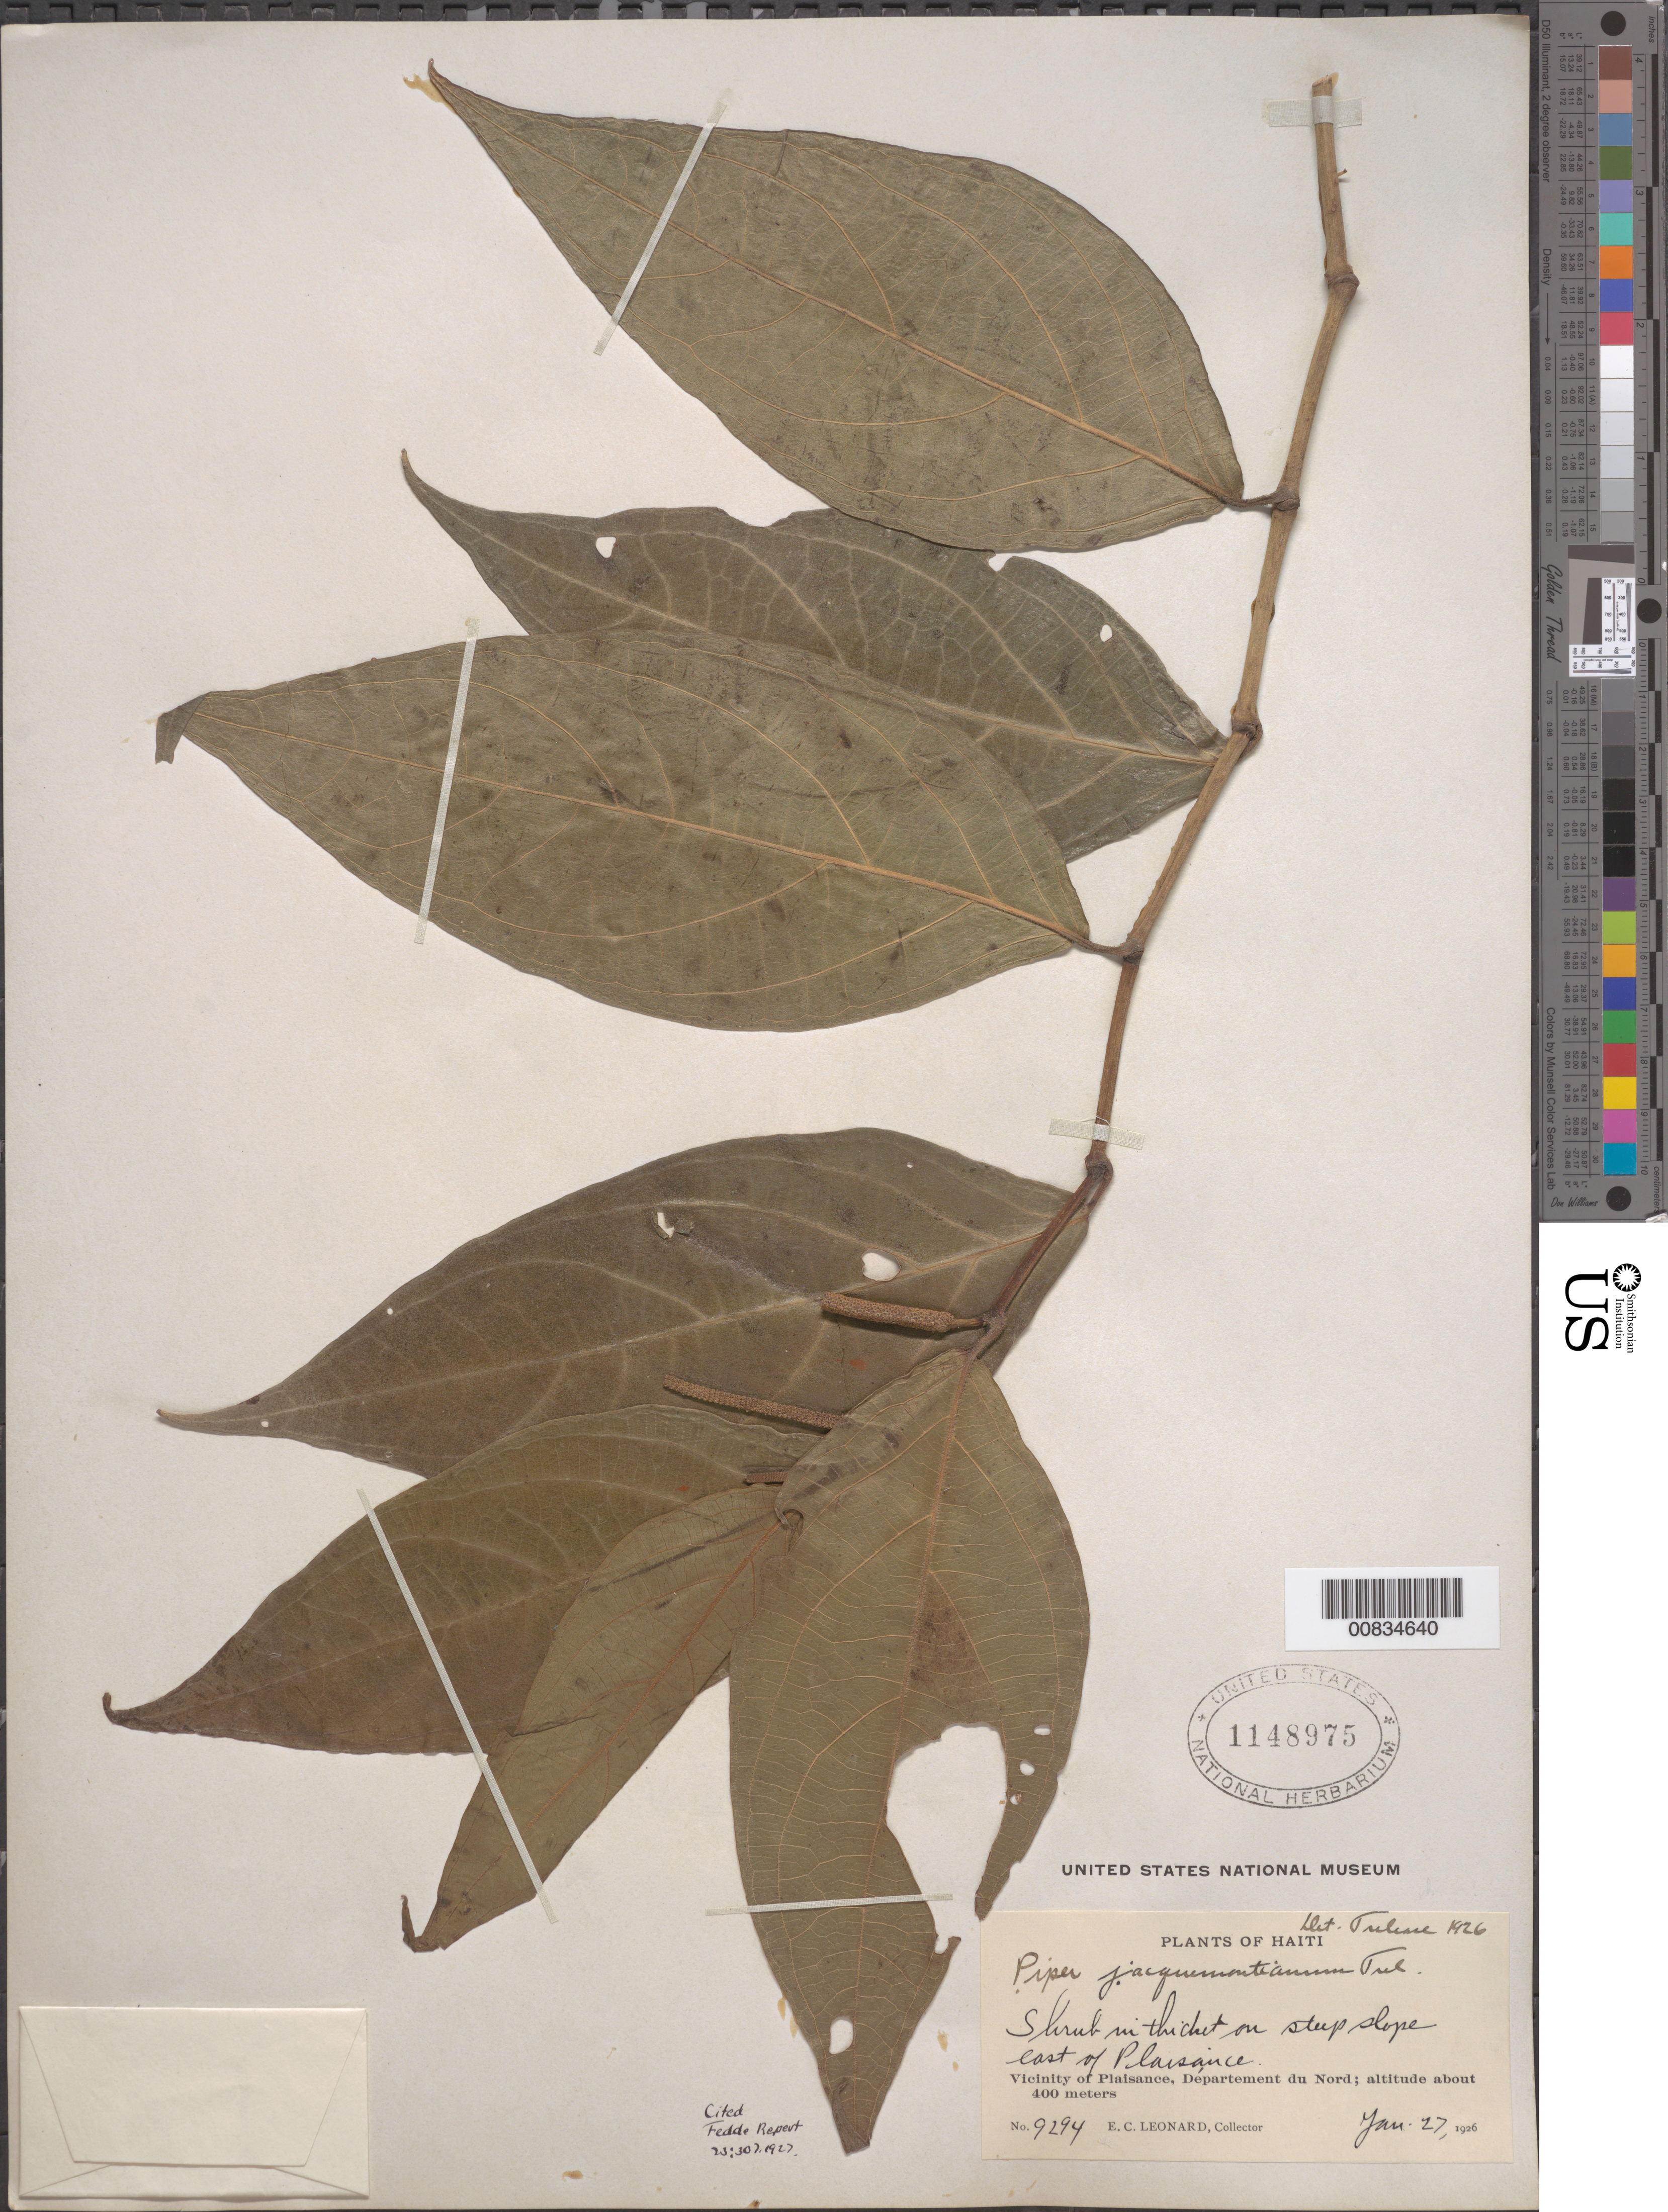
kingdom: Plantae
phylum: Tracheophyta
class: Magnoliopsida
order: Piperales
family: Piperaceae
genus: Piper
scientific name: Piper jacquemontianum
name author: Kunth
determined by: Trelease, --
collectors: E. C. Leonard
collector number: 9294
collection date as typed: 27 Jan 1926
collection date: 1926-01-27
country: Haiti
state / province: Nord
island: Hispaniola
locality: Vicinity of Plaisance. Steep slope east of Plaisance.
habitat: Thicket on steep slope.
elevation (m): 400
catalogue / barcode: US 1148975